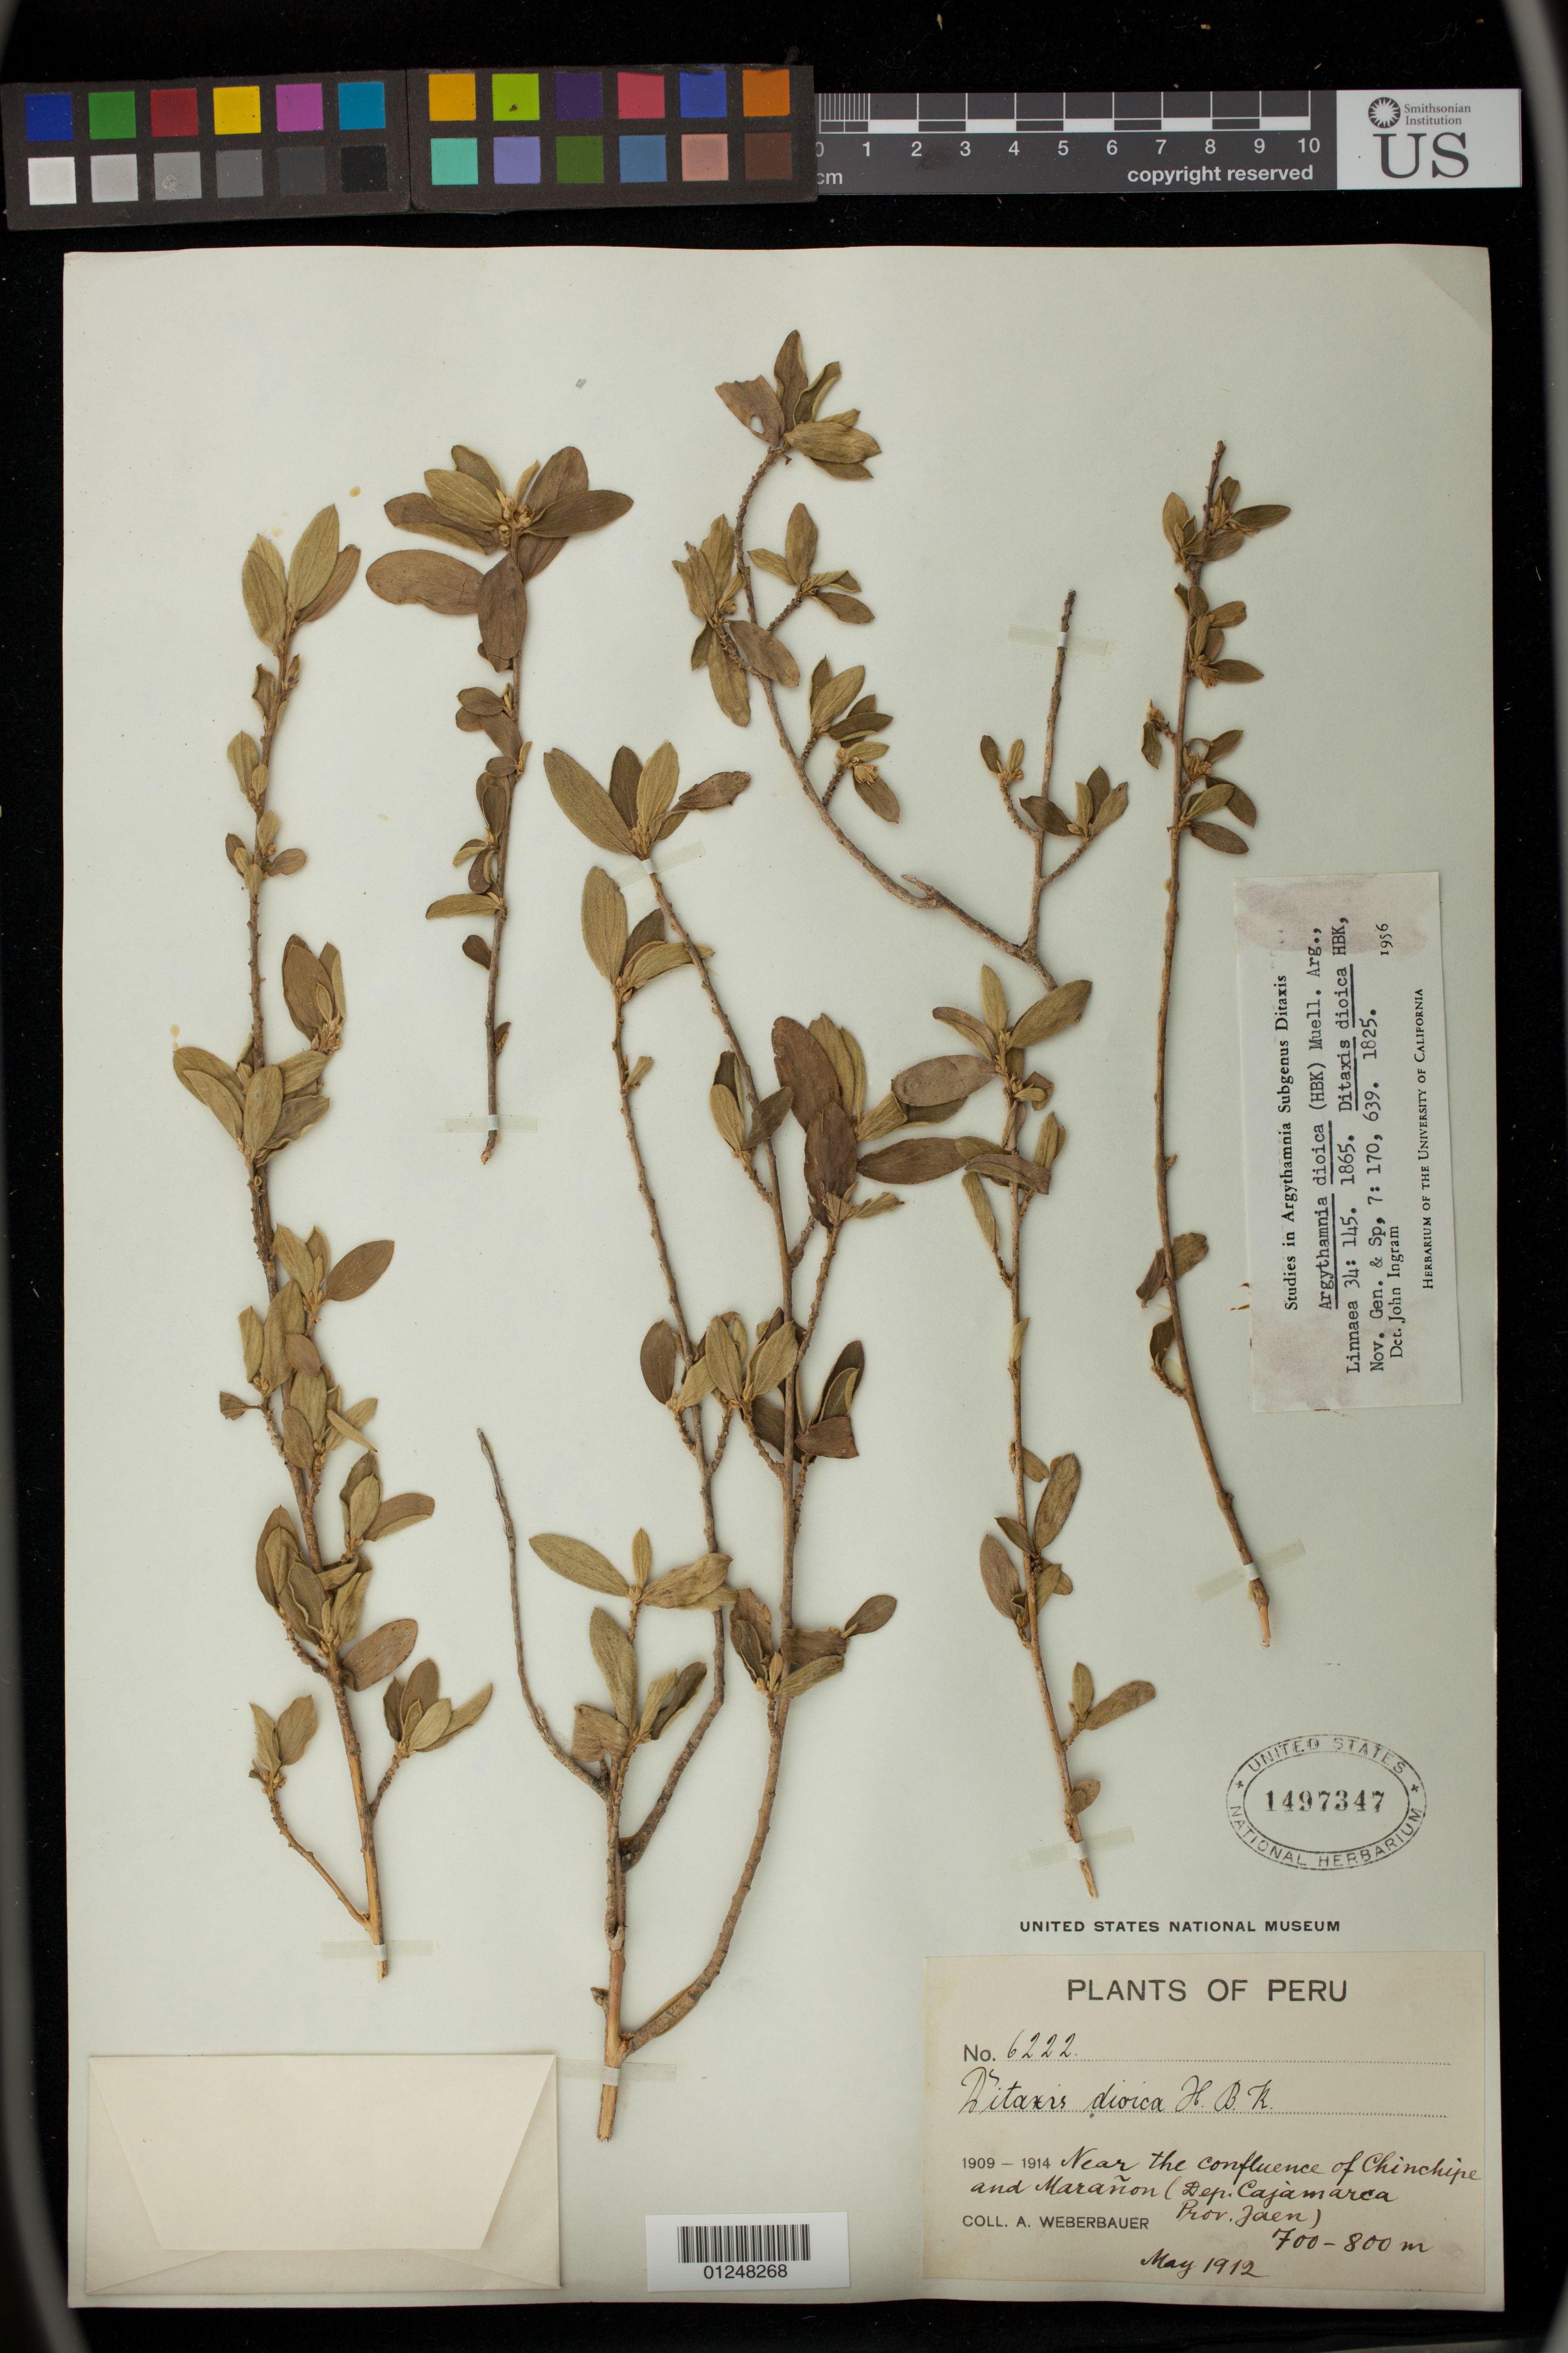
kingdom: Plantae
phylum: Tracheophyta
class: Magnoliopsida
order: Malpighiales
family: Euphorbiaceae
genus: Argythamnia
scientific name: Argythamnia dioica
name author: Müll. Arg.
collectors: A. Weberbauer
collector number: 6222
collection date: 1912-05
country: Peru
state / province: Cajamarca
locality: Near the confluence of Chinchipe and Marañon (Prov. Jaén)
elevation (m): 700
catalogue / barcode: US 1497347